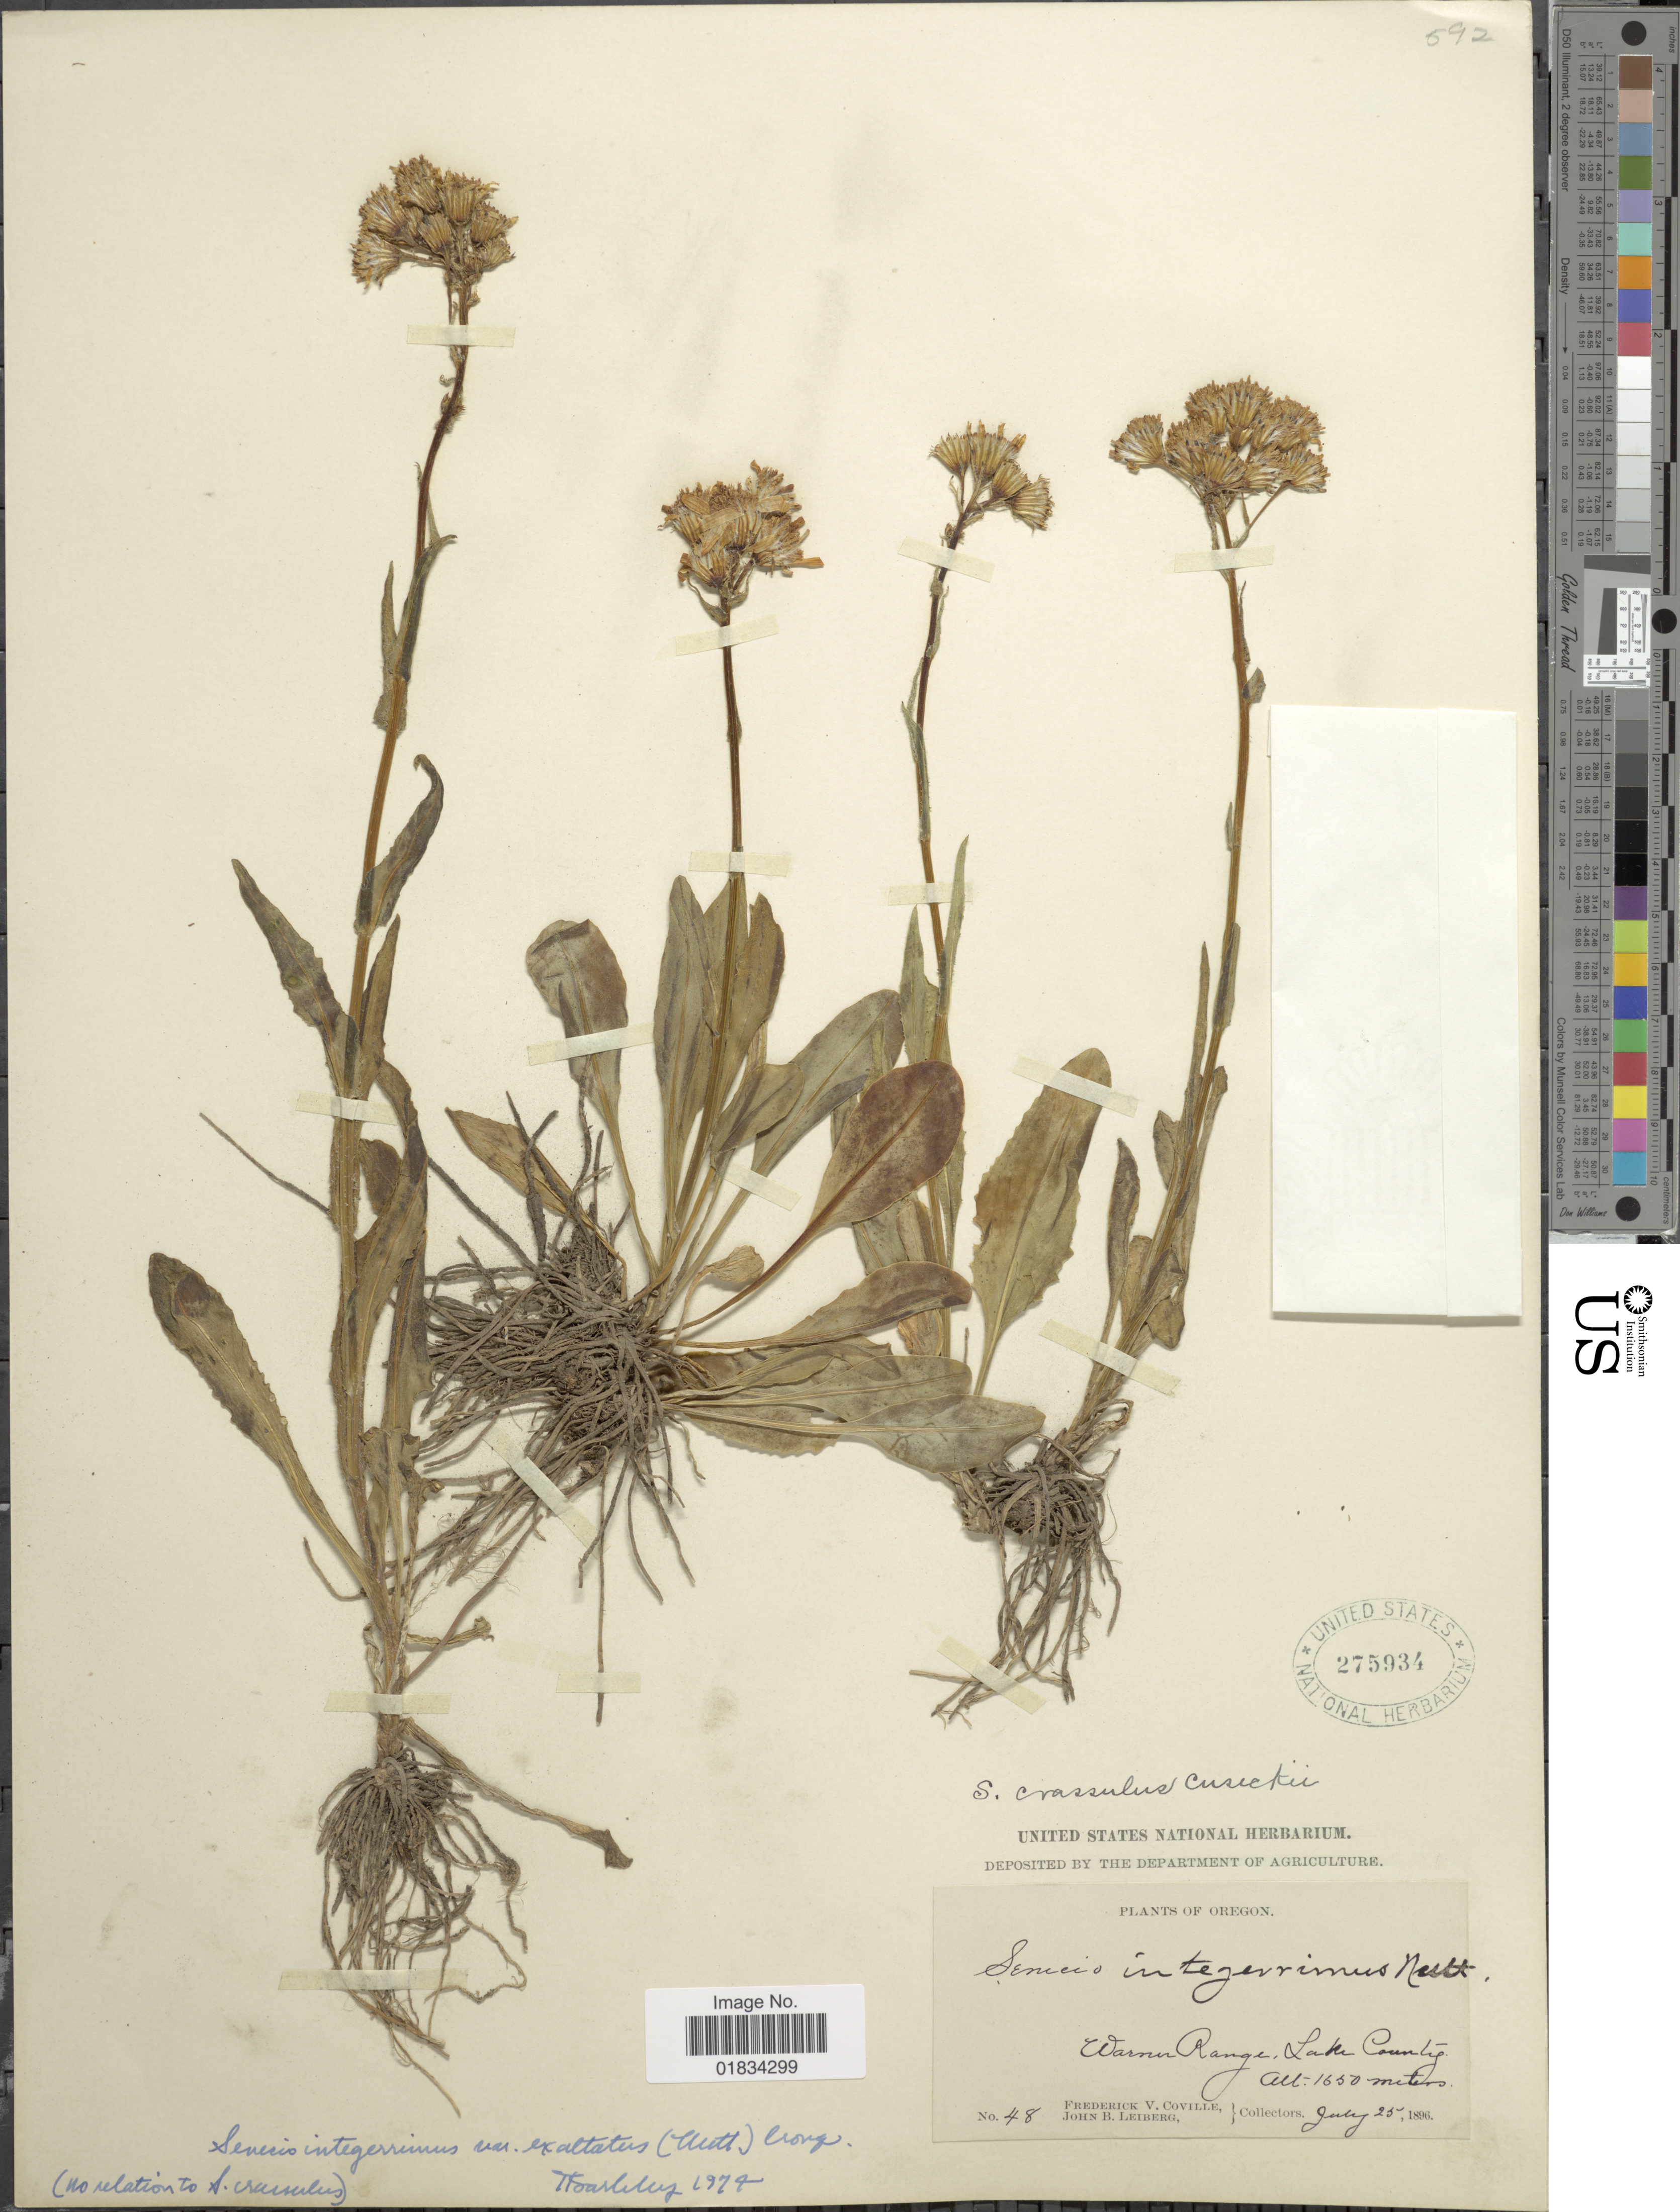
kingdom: Plantae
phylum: Tracheophyta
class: Magnoliopsida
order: Asterales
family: Asteraceae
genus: Senecio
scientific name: Senecio integerrimus var. exaltatus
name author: (Nutt.) Cronq.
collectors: F. V. Coville & J. B. Leiberg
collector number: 48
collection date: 1896-07-25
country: United States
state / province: Oregon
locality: Warner Range, Lake County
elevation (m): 1650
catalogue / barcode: US 275934